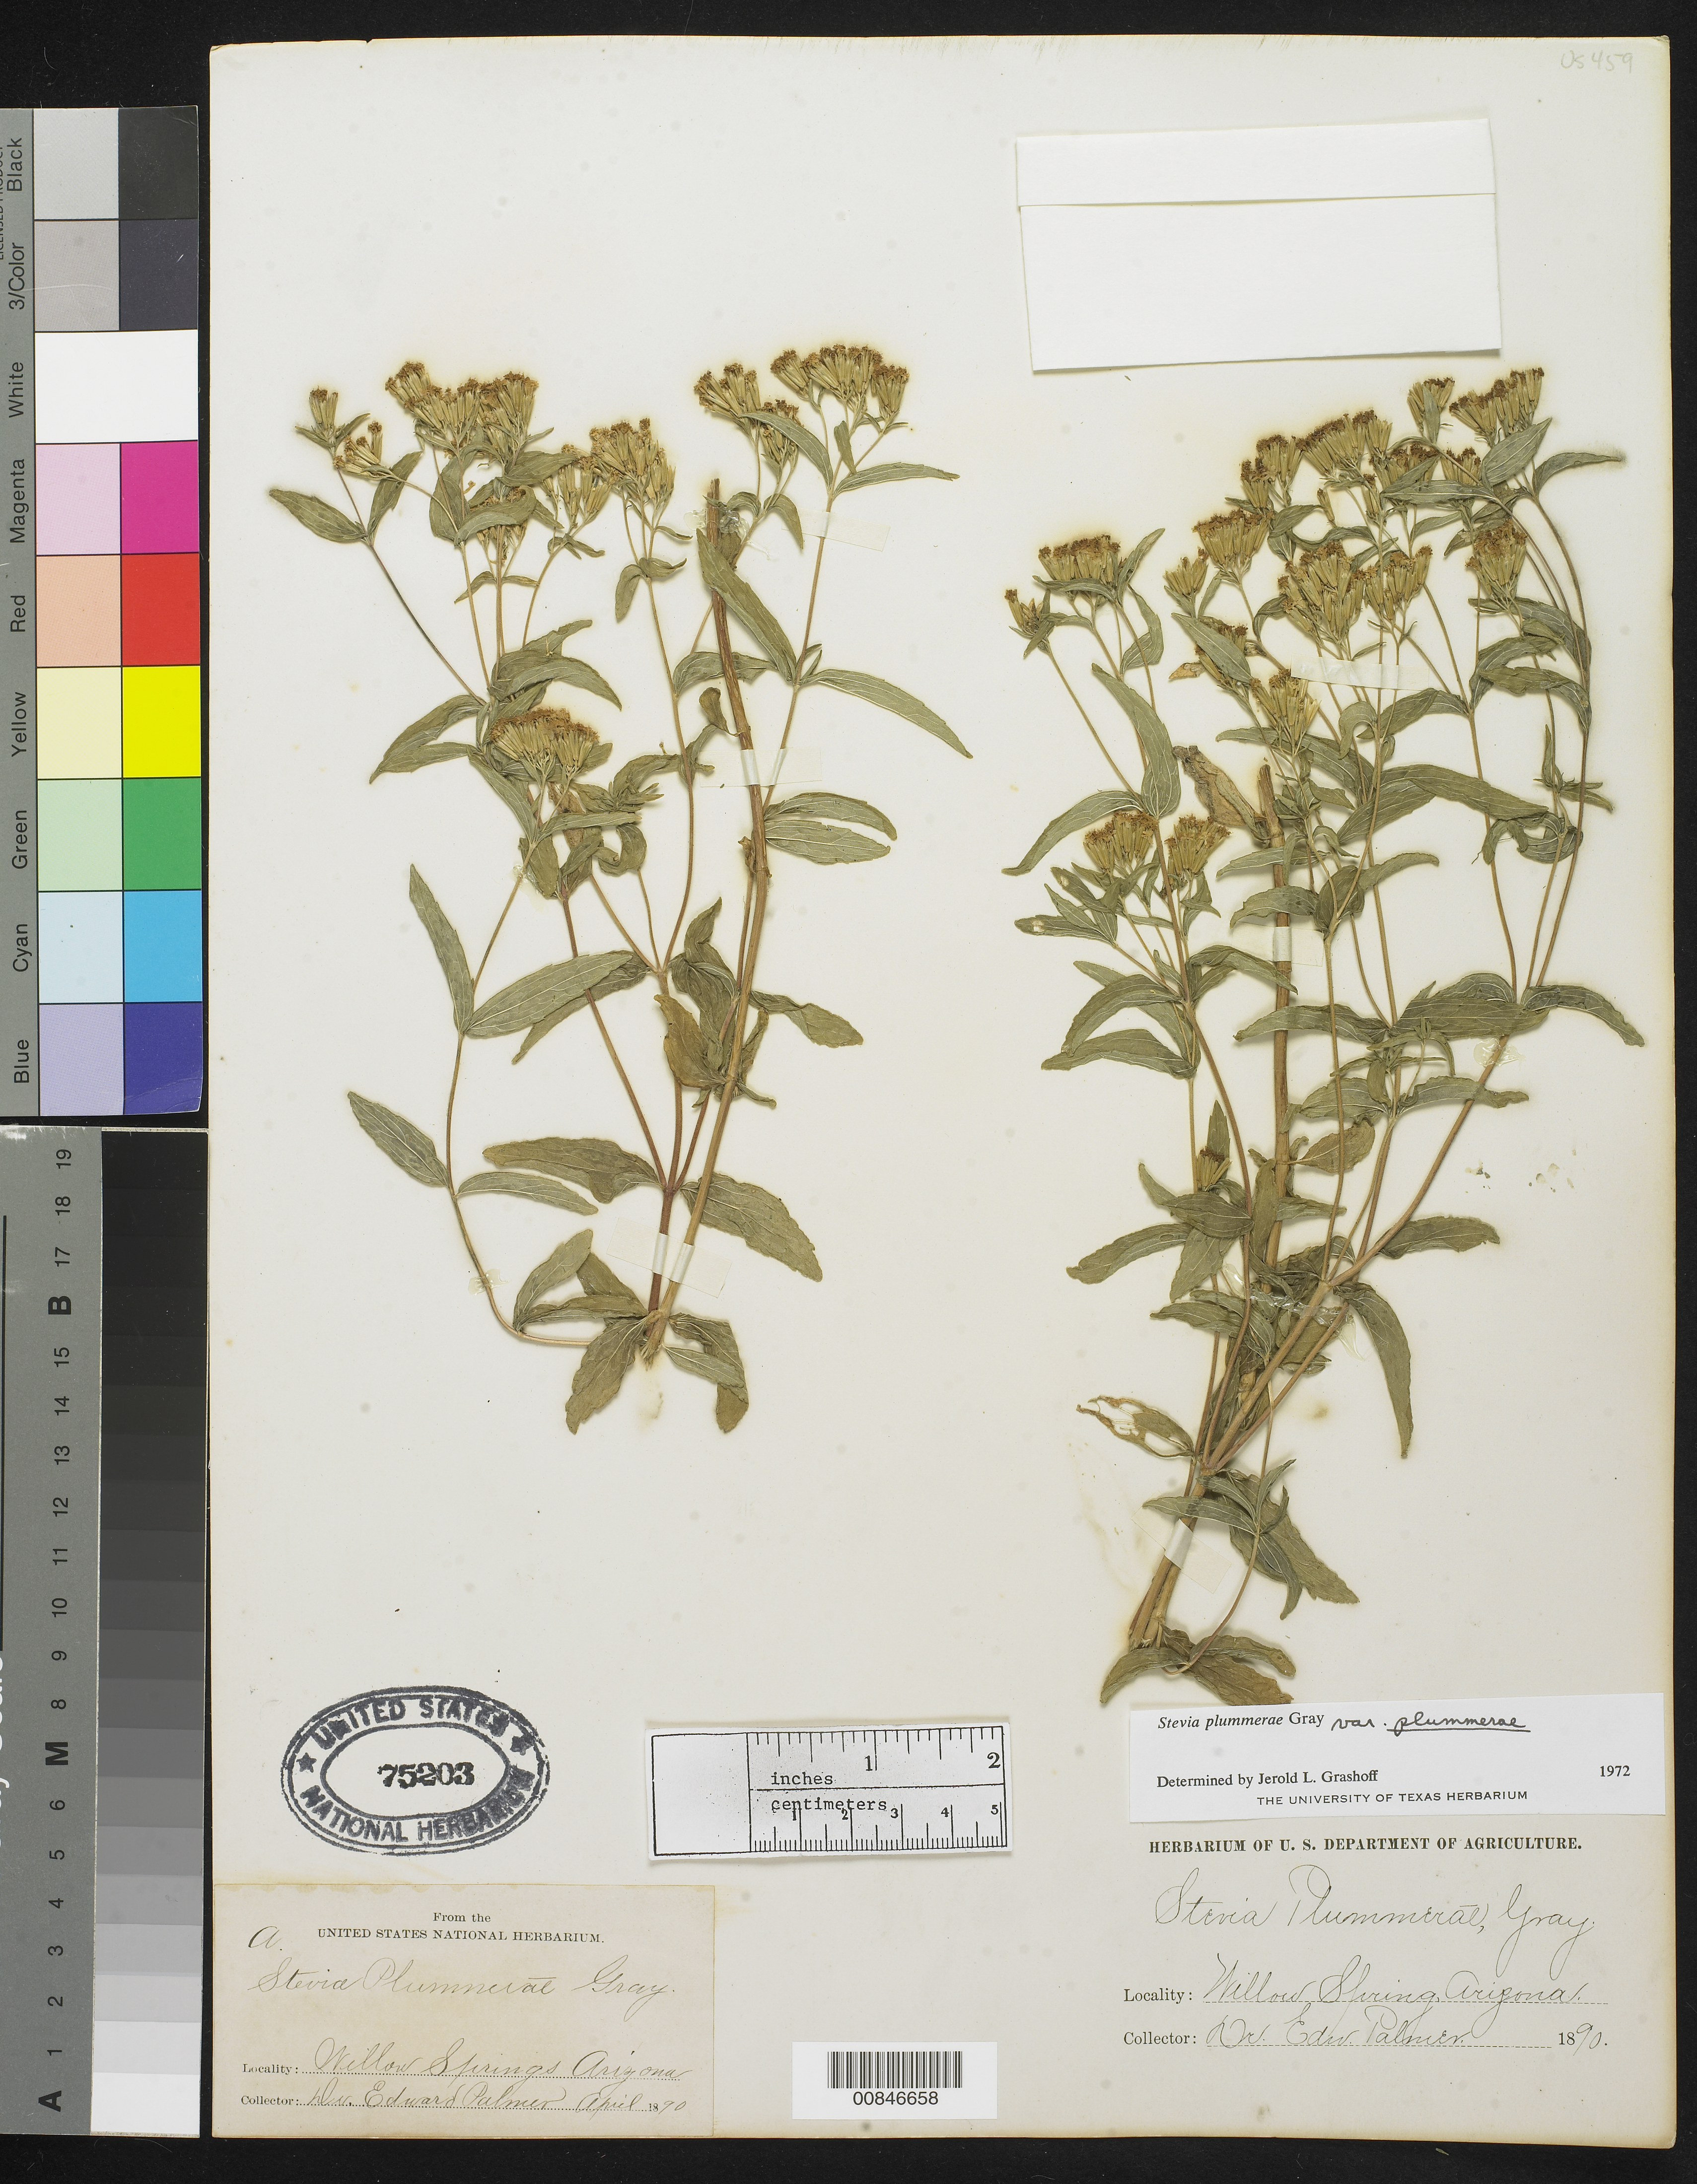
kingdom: Plantae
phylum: Tracheophyta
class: Magnoliopsida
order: Asterales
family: Asteraceae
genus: Stevia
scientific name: Stevia plummerae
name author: A. Gray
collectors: E. Palmer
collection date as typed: Apr 1890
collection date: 1890-04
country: United States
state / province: Arizona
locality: A. Willow Spring, Arizona.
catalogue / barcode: US 75203